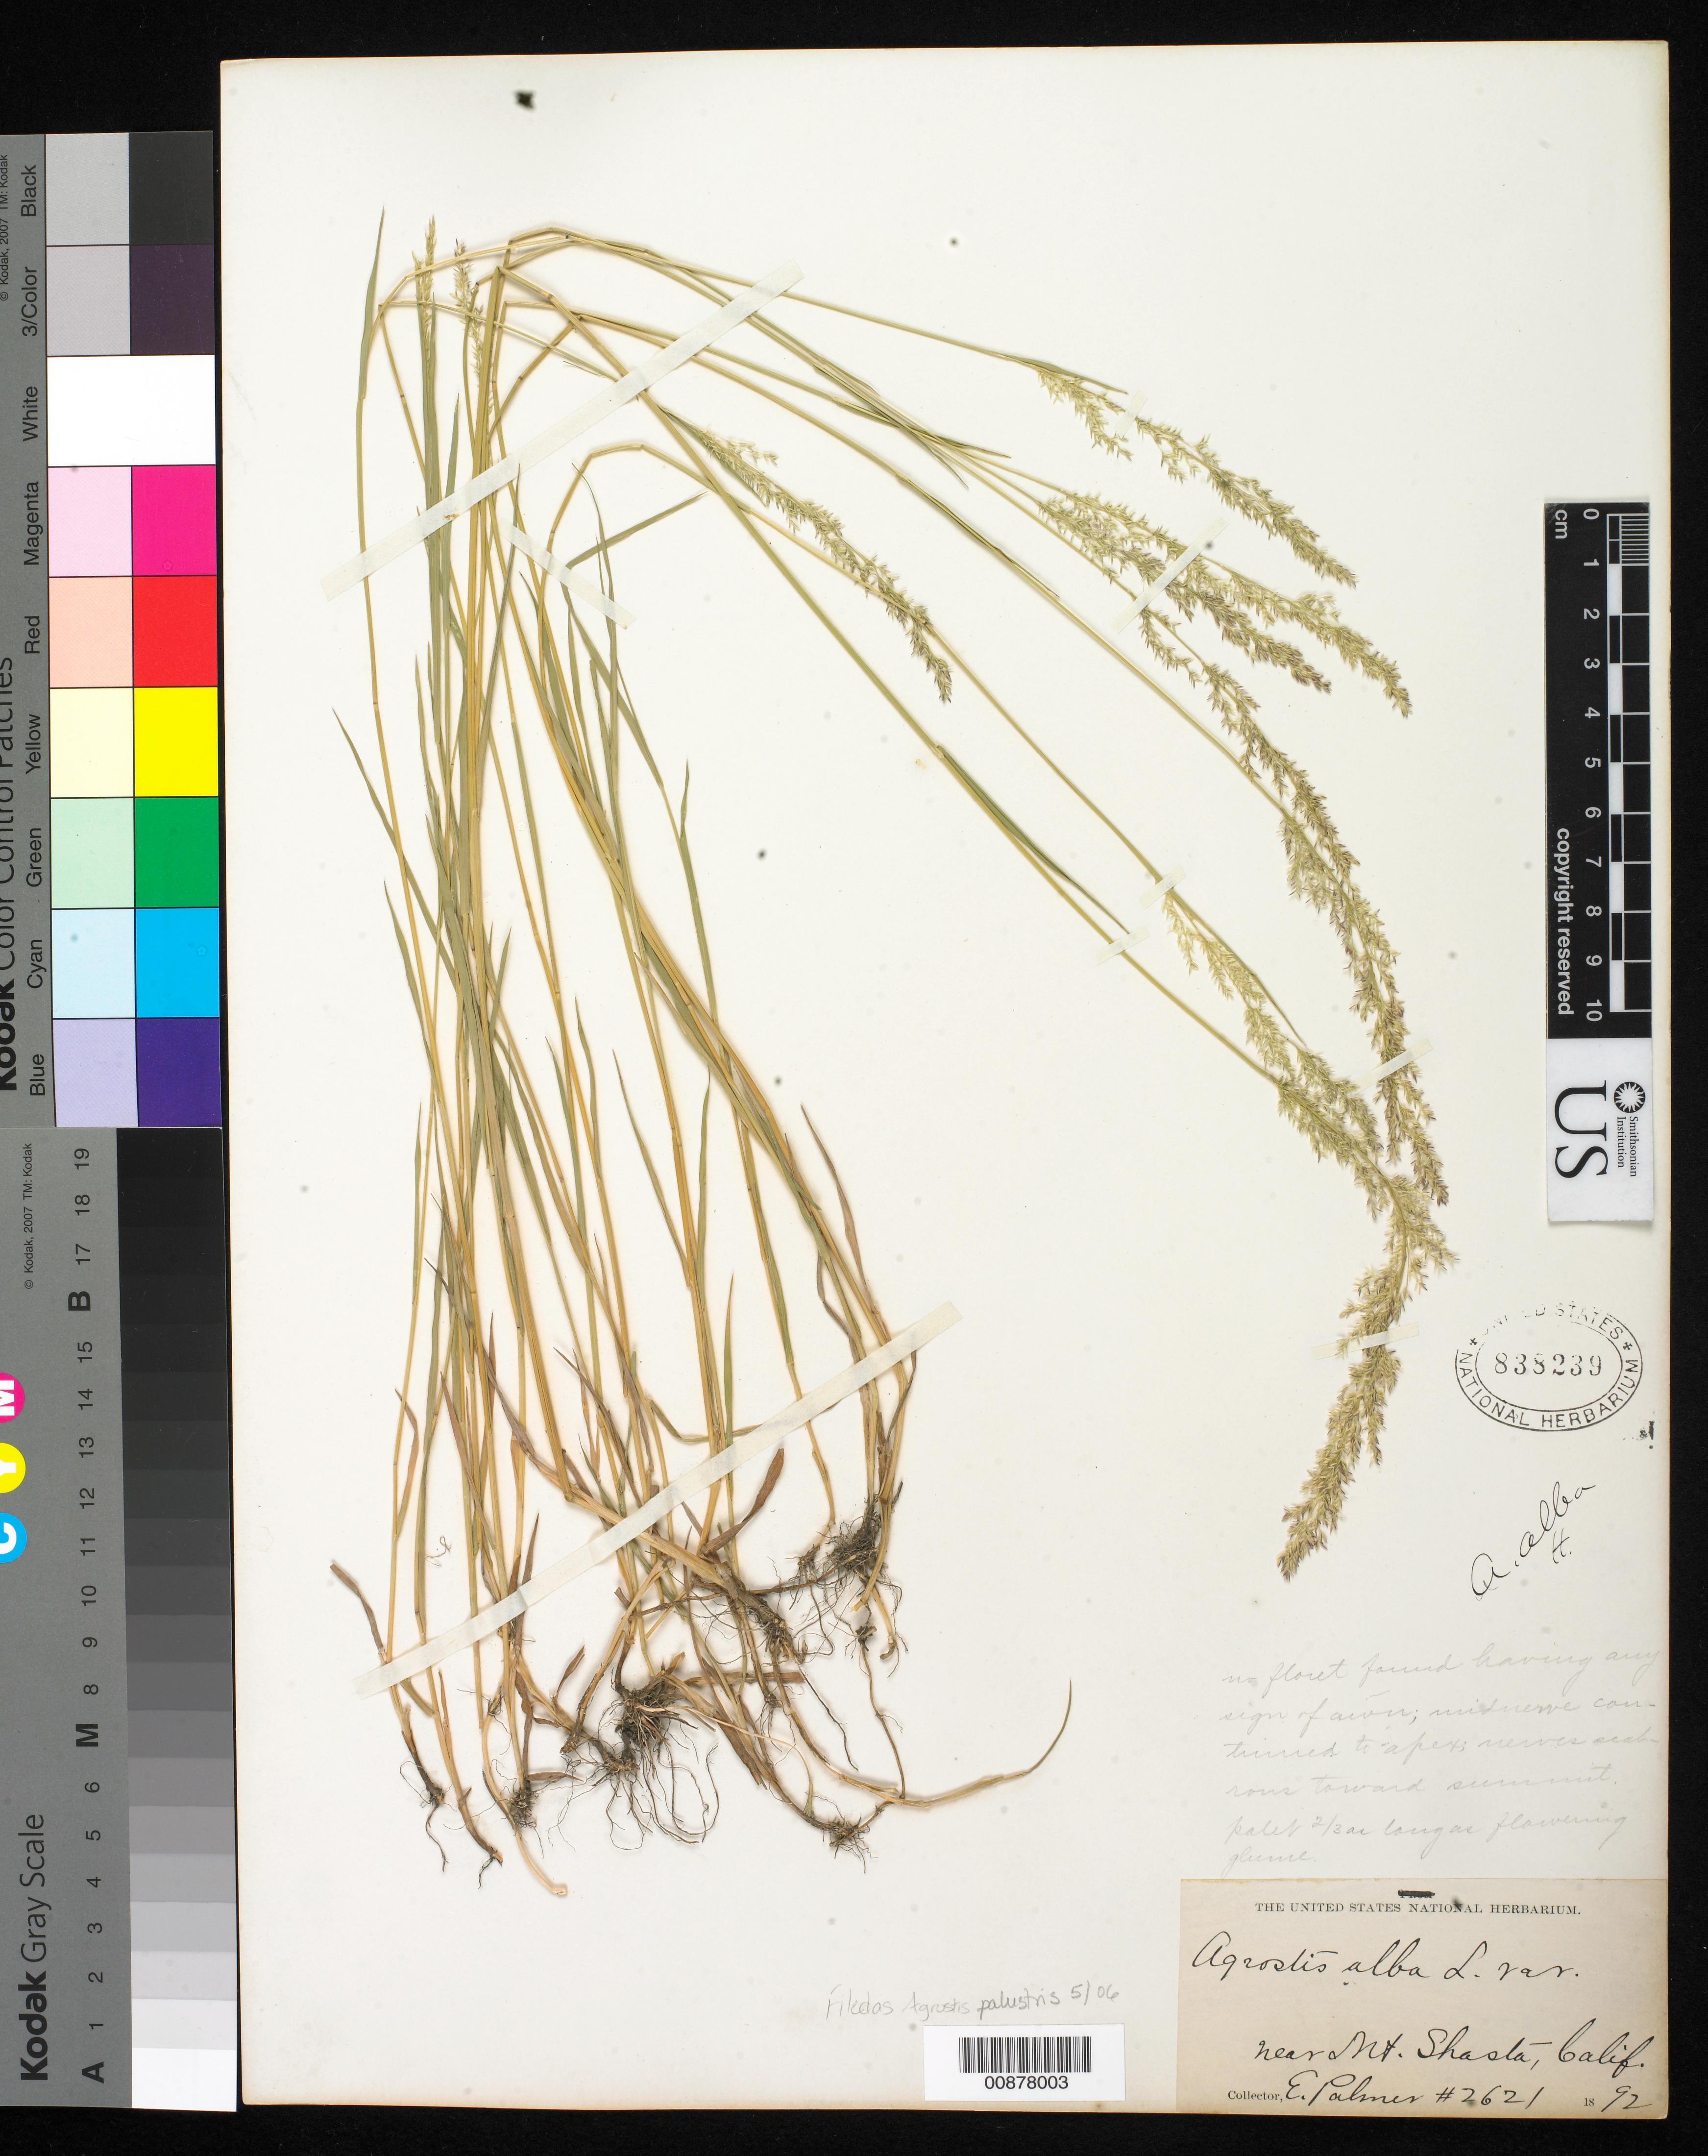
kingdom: Plantae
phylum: Tracheophyta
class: Liliopsida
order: Poales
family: Poaceae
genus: Agrostis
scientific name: Agrostis stolonifera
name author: L.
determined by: Poaceae Reorganization Project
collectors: E. Palmer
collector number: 2621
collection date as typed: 1892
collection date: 1892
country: United States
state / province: California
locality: Near Mt. Shasta, California.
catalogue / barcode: US 838239